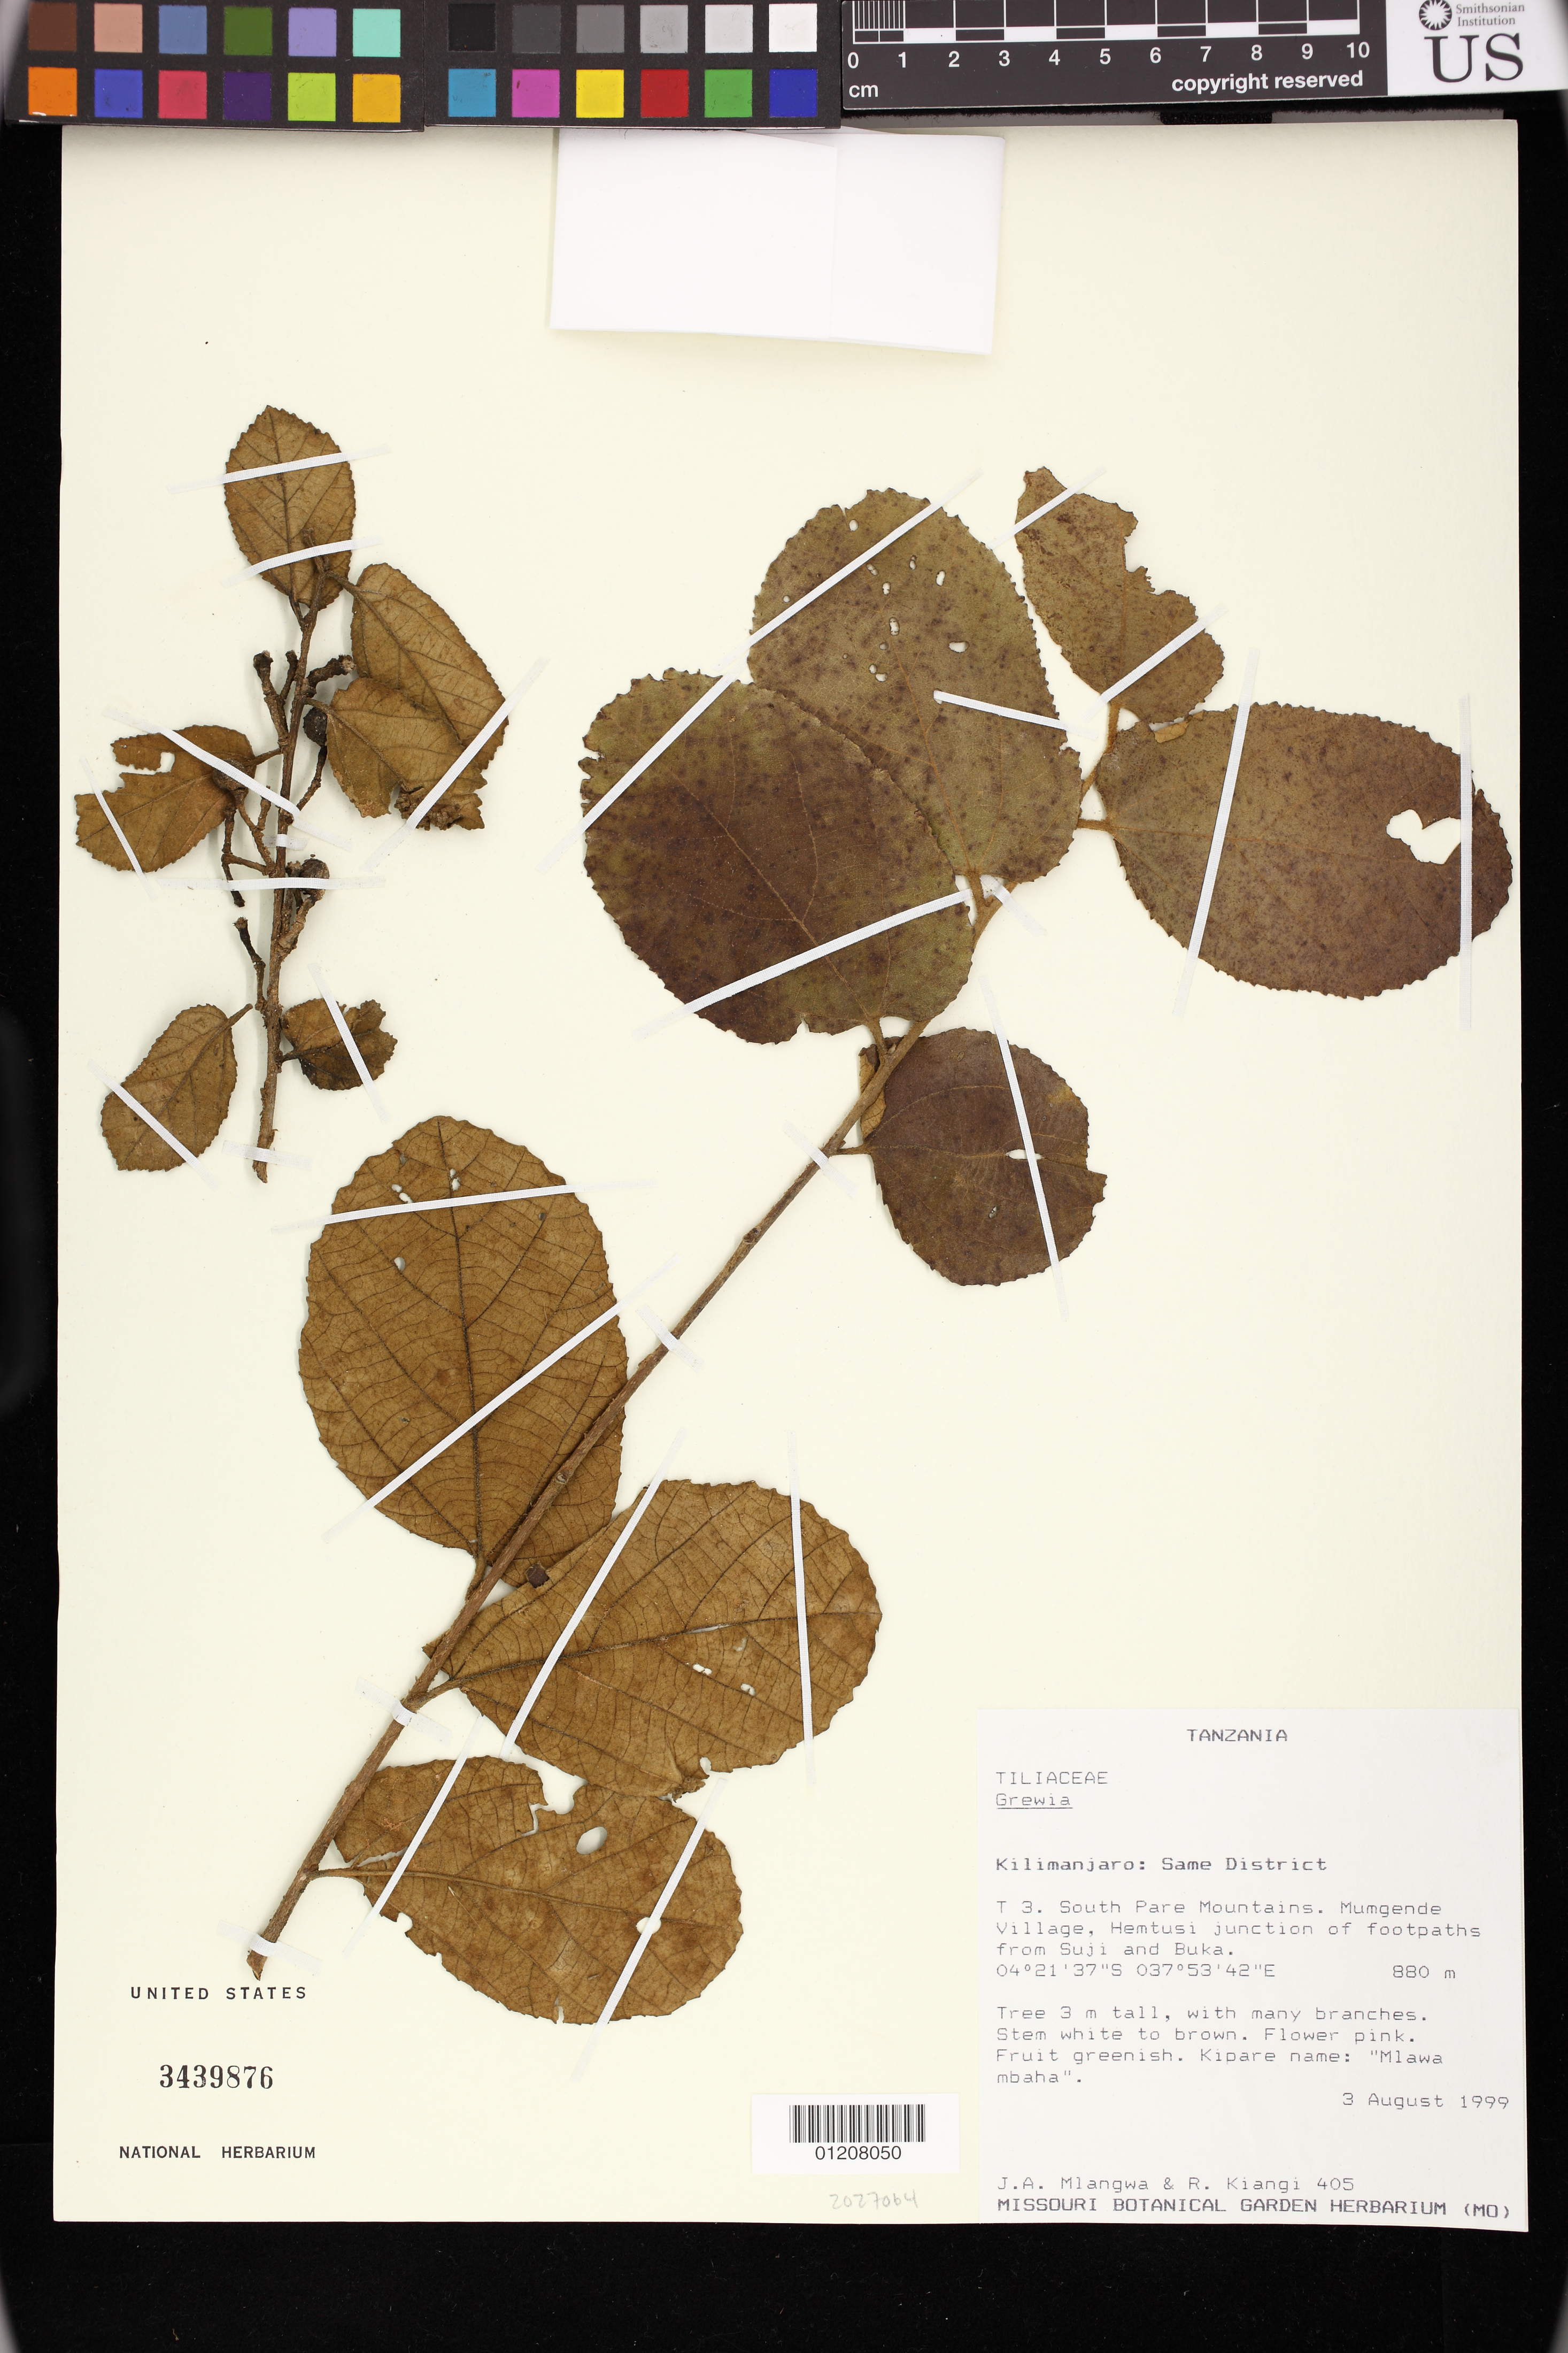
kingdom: Plantae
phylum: Tracheophyta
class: Magnoliopsida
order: Malvales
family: Malvaceae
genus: Grewia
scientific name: Grewia sp.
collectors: J. Mlangwa & R. Kiangi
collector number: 405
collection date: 1999-08-03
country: Tanzania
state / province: Kilimanjaro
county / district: Same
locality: T 3. South Pare Mountains. Mumgende Village, Hemtusi junction of footpaths from Suji and Buka.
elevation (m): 880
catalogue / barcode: US 3439876